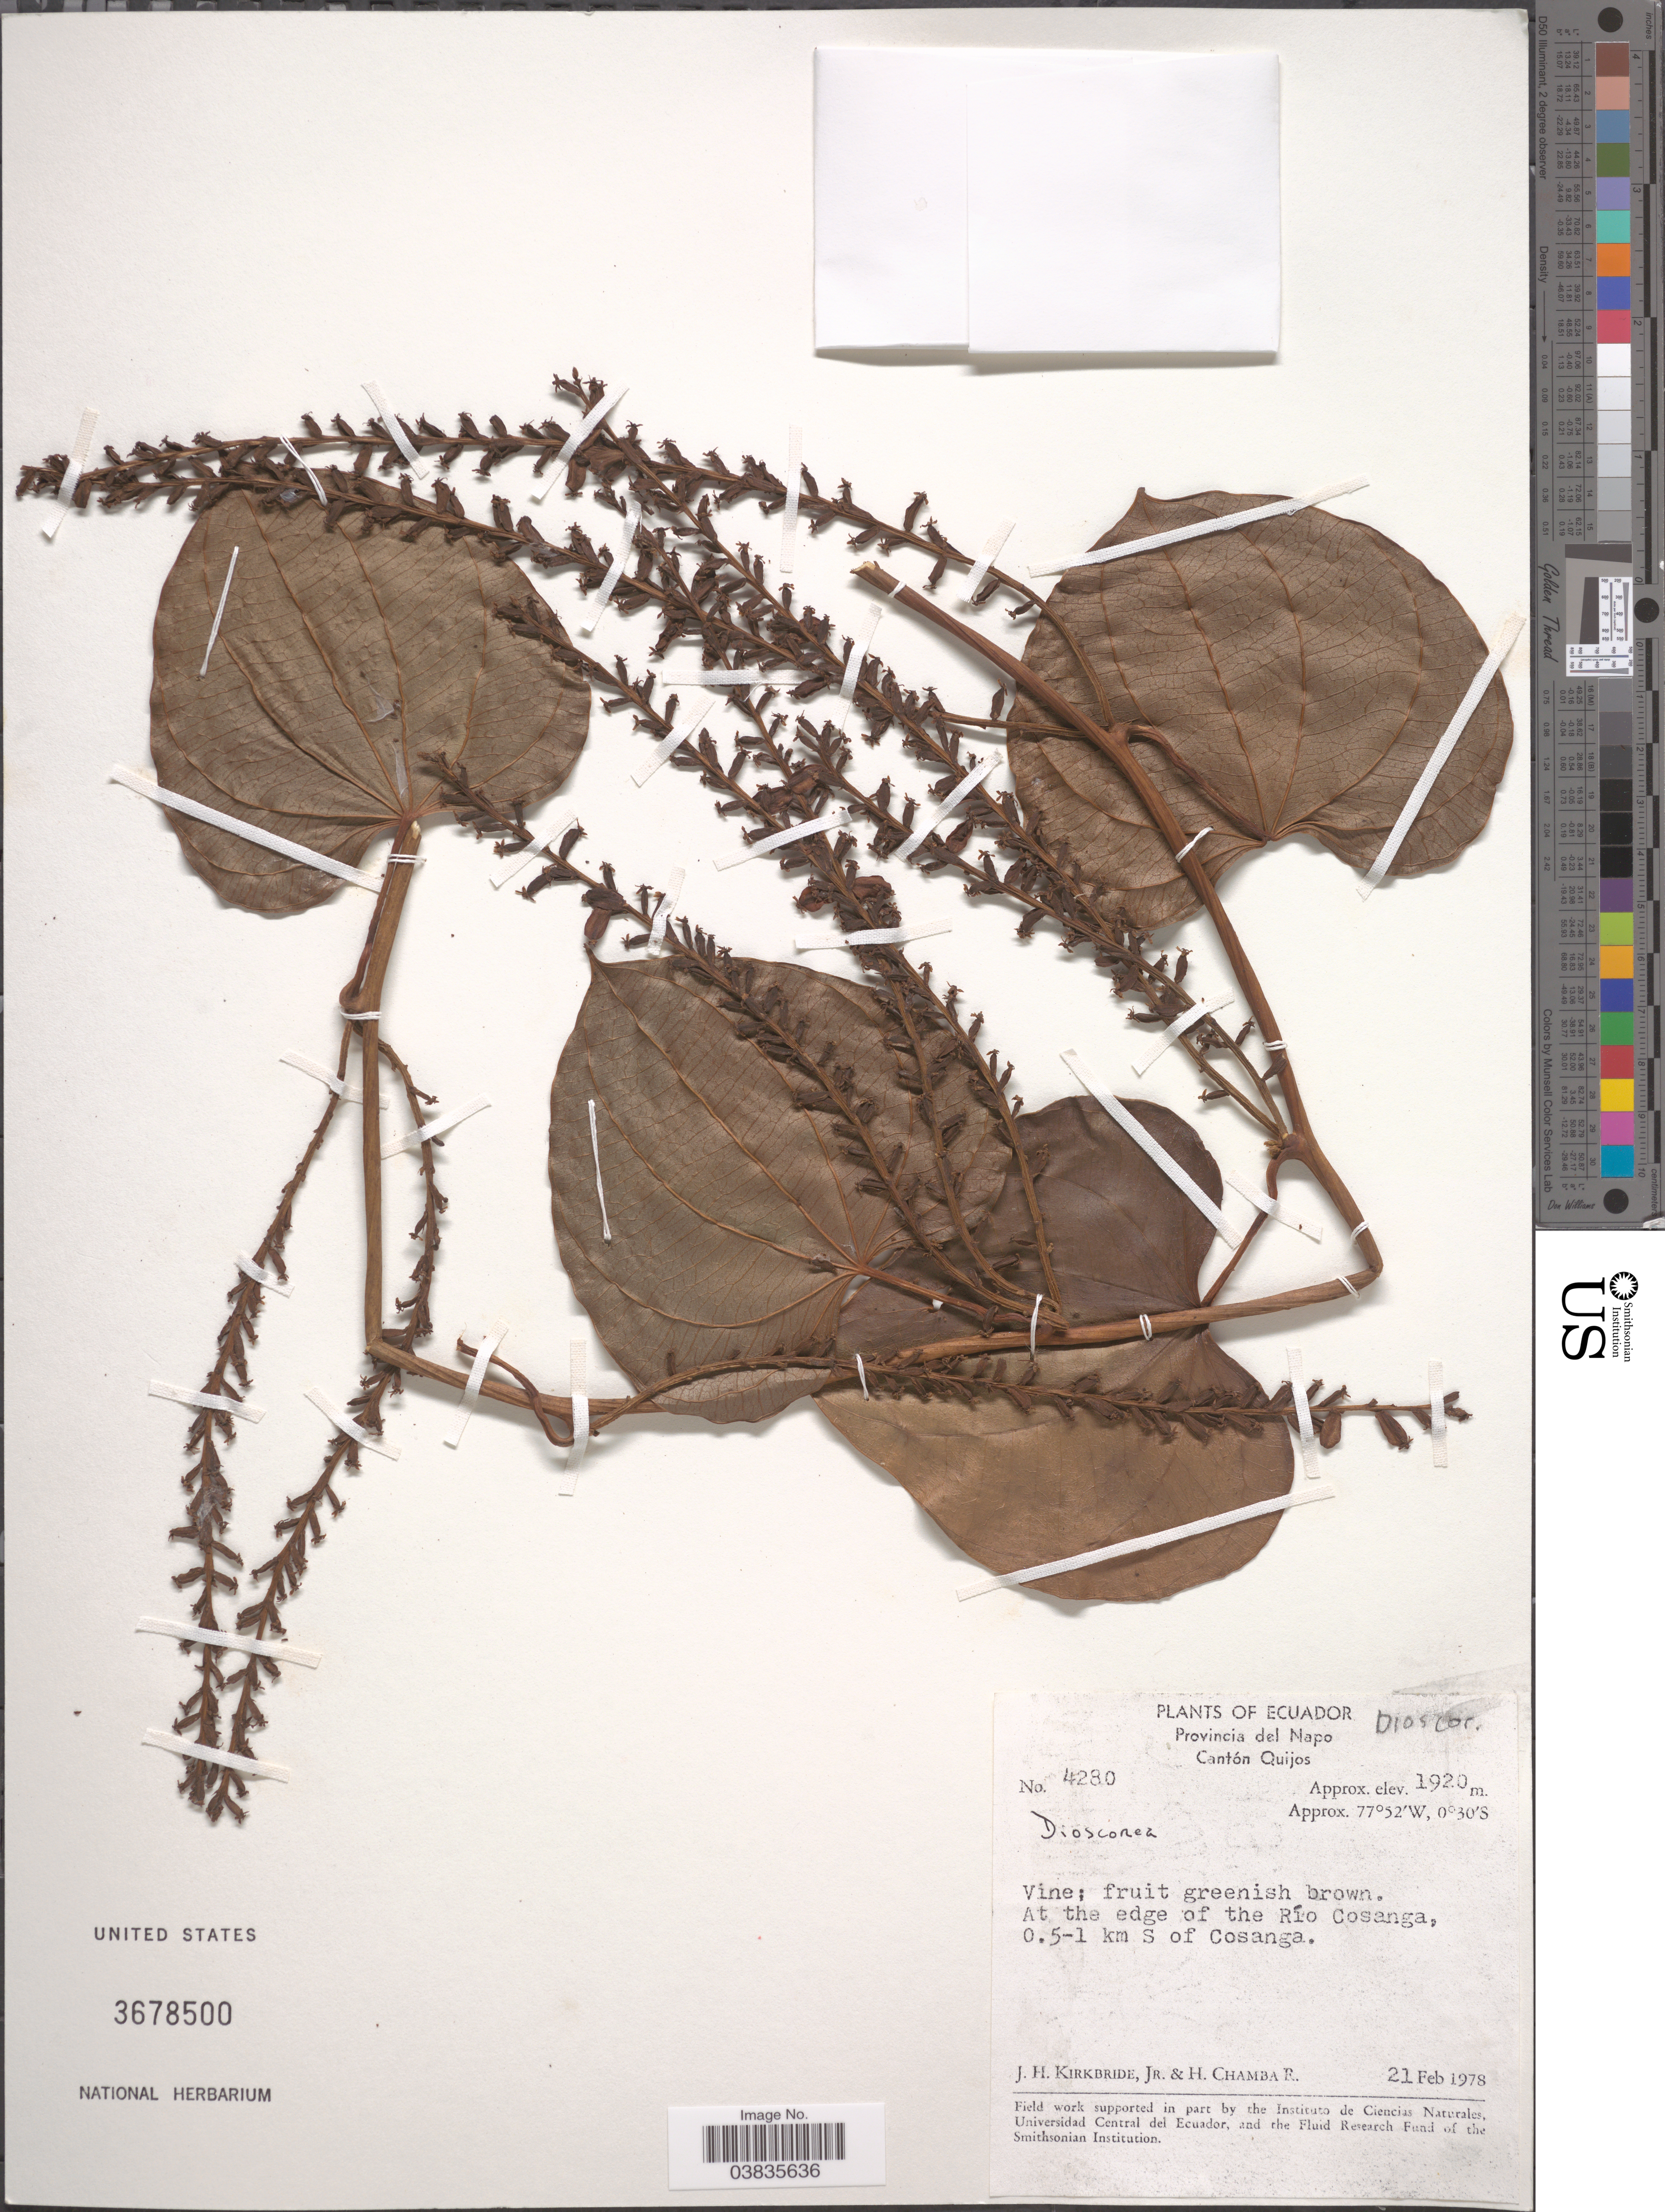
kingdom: Plantae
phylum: Tracheophyta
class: Liliopsida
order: Dioscoreales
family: Dioscoreaceae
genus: Dioscorea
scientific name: Dioscorea sp.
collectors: J. H. Kirkbride & H. Chamba R.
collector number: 4280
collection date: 1978-02-21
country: Ecuador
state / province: Napo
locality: Cantón Quijos. At the edge of the Río Cosanga, 0.5-1km S of Cosanga.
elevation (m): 1920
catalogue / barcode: US 3678500